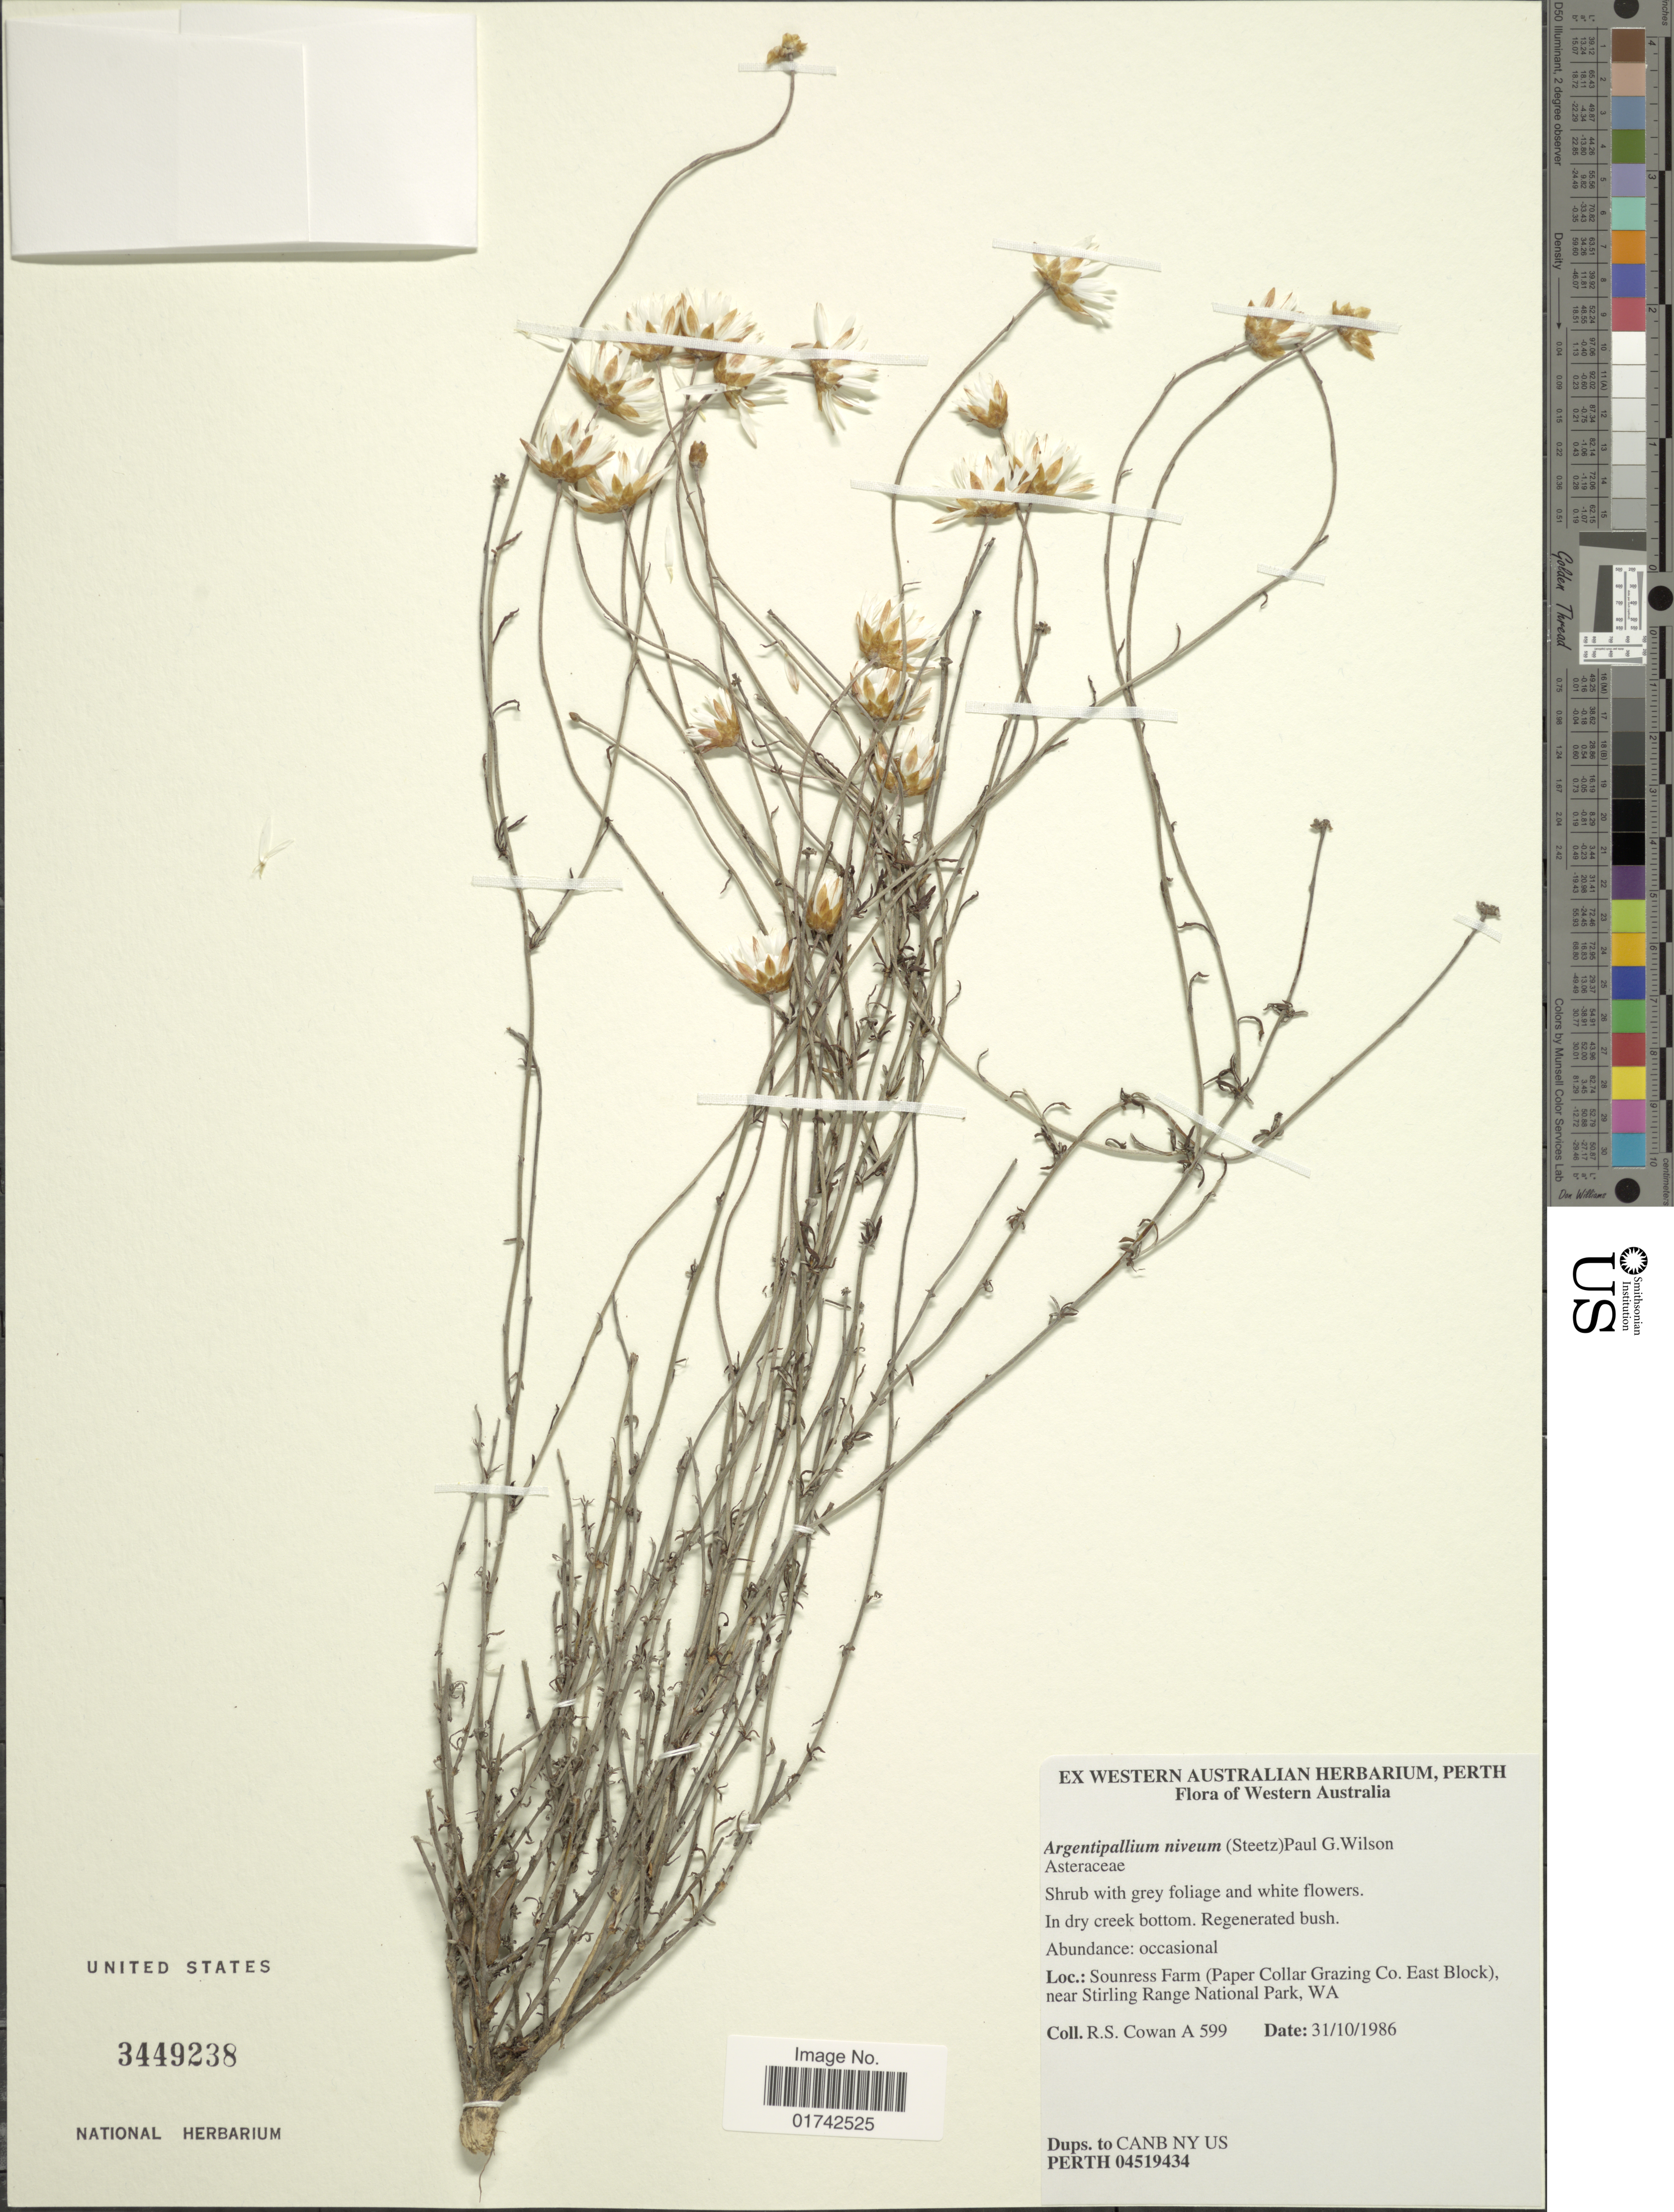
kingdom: Plantae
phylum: Tracheophyta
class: Magnoliopsida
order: Asterales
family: Asteraceae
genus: Helichrysum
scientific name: Helichrysum niveum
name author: (L.) Less.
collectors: R. S. Cowan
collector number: A 599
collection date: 1986-10-31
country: Australia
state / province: Western Australia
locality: Sounress Farm (Paper Collar Grazing Co. East Block), near Stirling Rnge National Park, WA)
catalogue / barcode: US 3449238